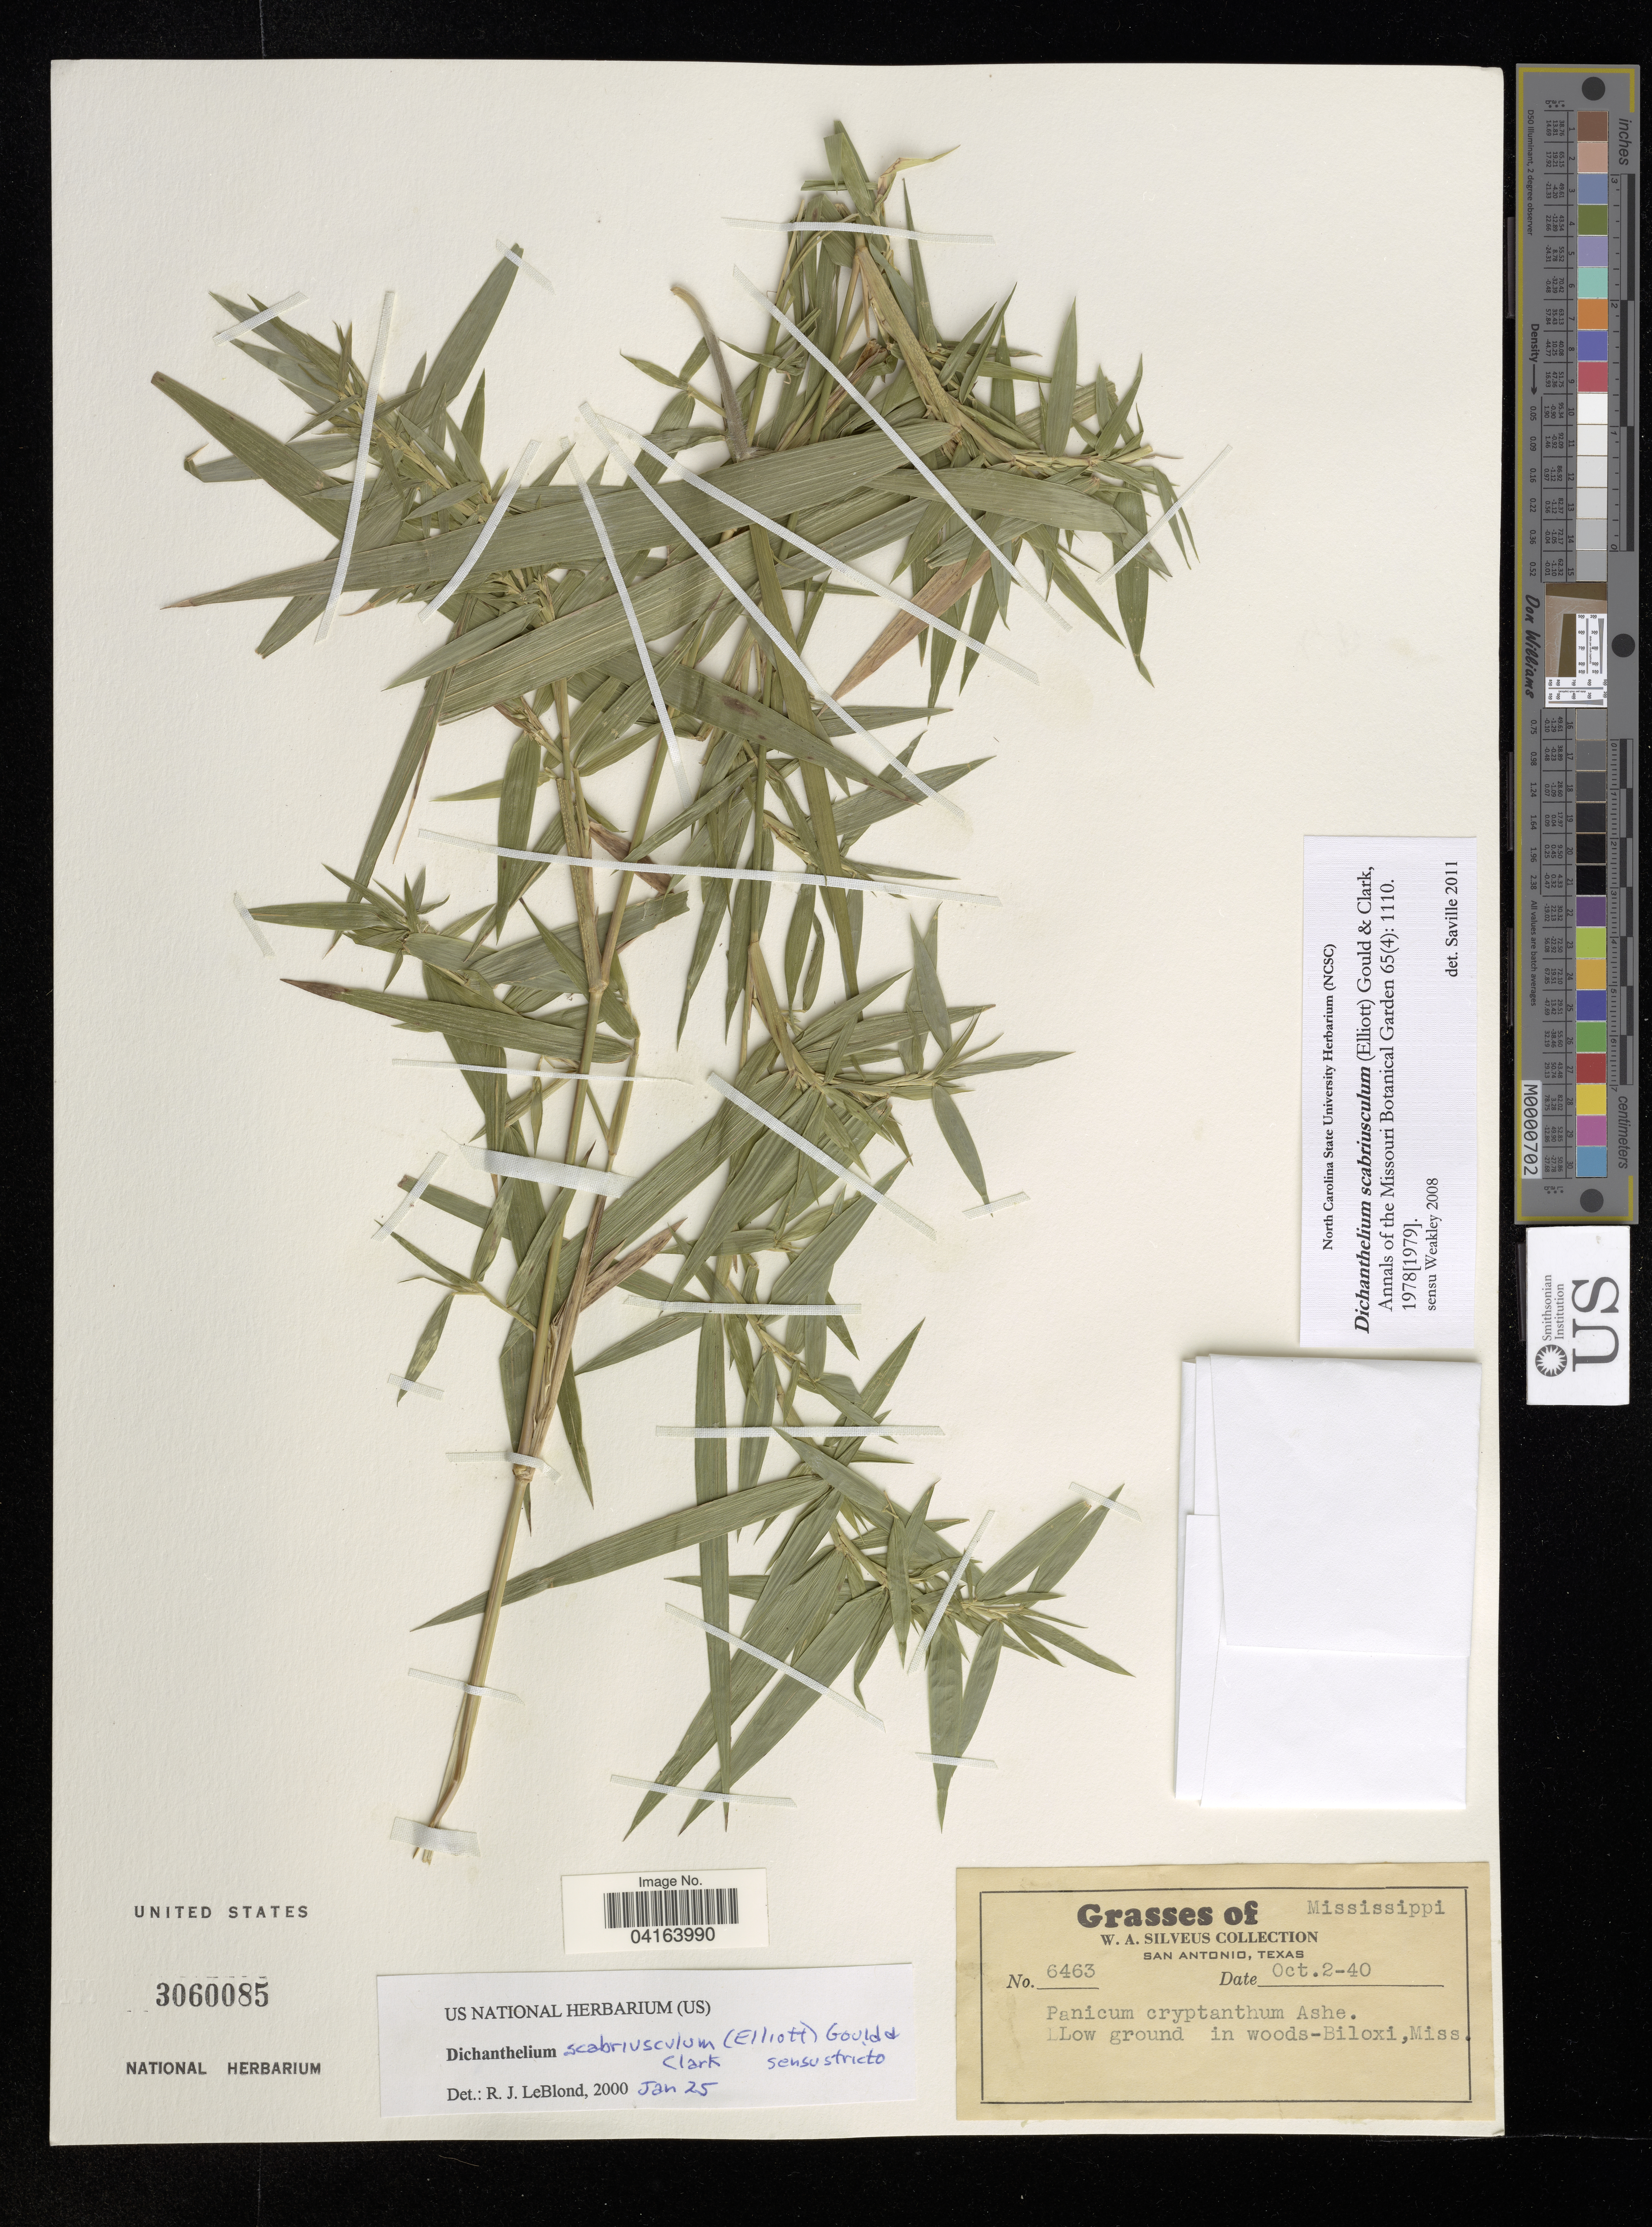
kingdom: Plantae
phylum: Tracheophyta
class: Liliopsida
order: Poales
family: Poaceae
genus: Dichanthelium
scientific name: Dichanthelium scabriusculum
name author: (Elliott) Gould & C.A. Clark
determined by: Saville, A. C., (NCSC), North Carolina State University (UNITED STATES)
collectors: W. Silveus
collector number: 6463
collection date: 1940-10-02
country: United States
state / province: Mississippi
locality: Biloxi.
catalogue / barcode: US 3060085